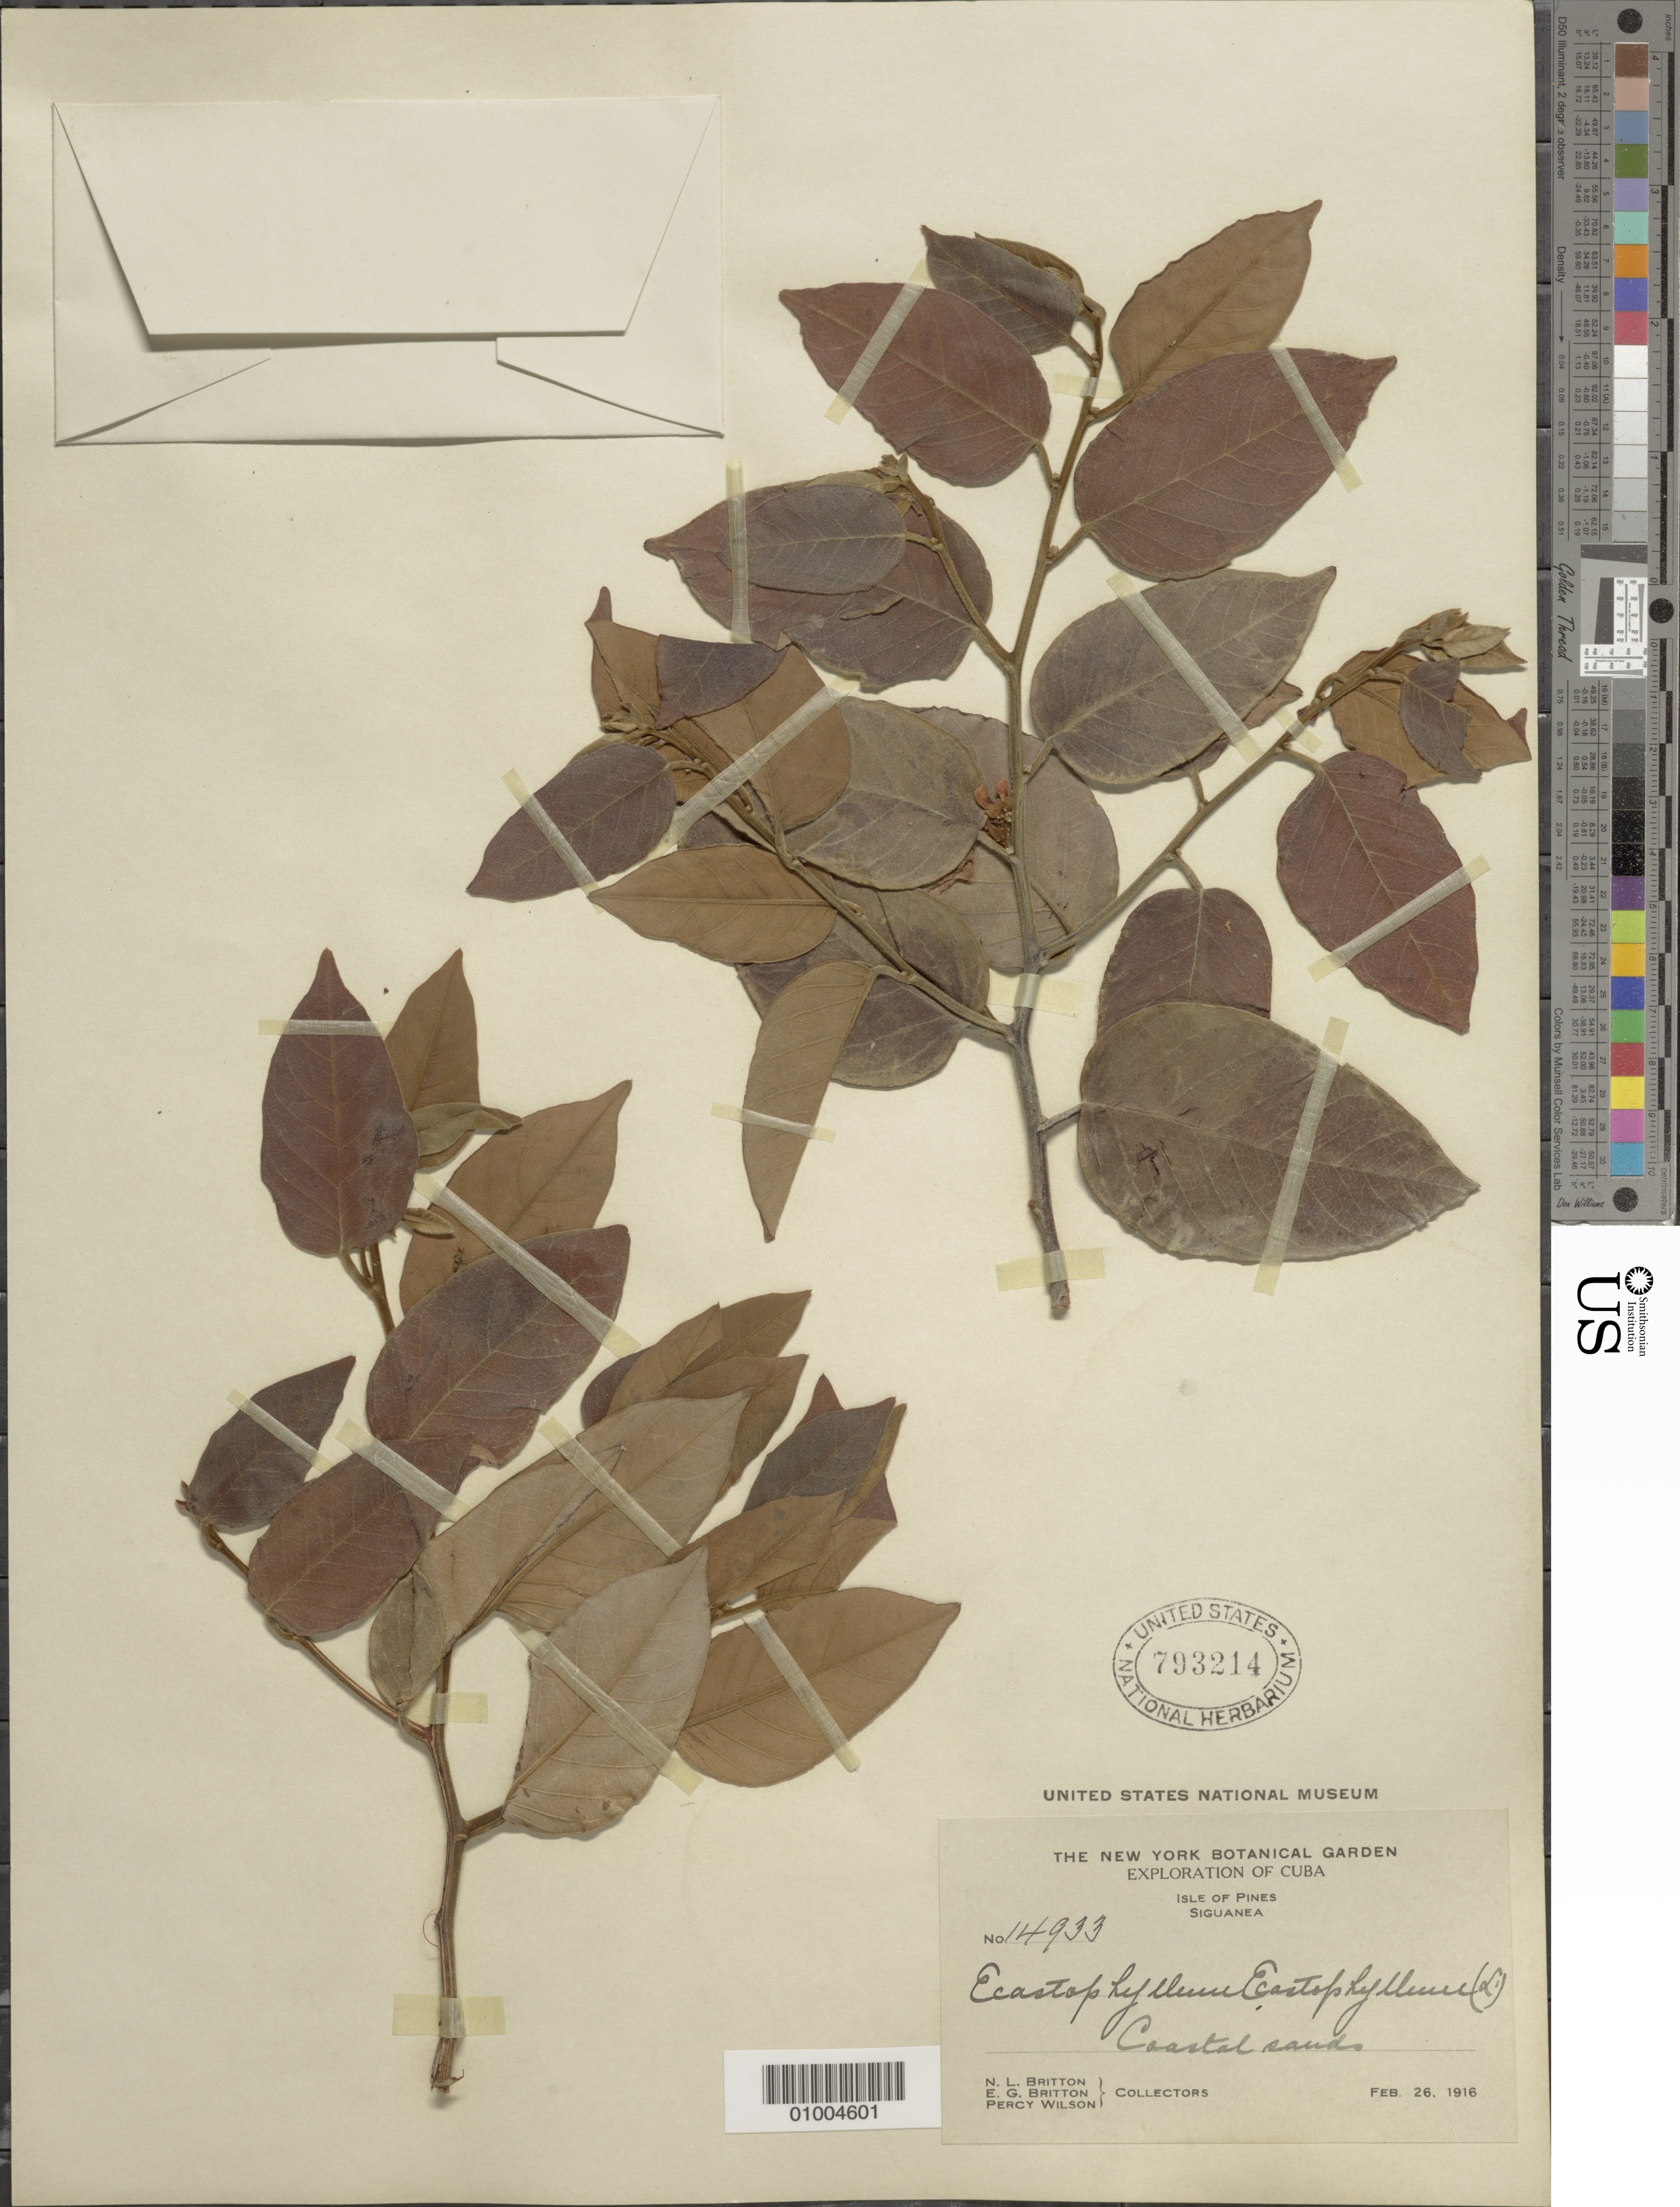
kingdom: Plantae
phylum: Tracheophyta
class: Magnoliopsida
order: Fabales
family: Fabaceae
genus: Dalbergia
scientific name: Dalbergia ecastaphyllum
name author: (L.) Taub.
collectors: E. G. Britton, N. Britton & P. Wilson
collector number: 14933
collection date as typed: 26 Feb 1916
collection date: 1916-02-26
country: Cuba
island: Isla de la Juventud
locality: Isle of Pines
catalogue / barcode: US 793214